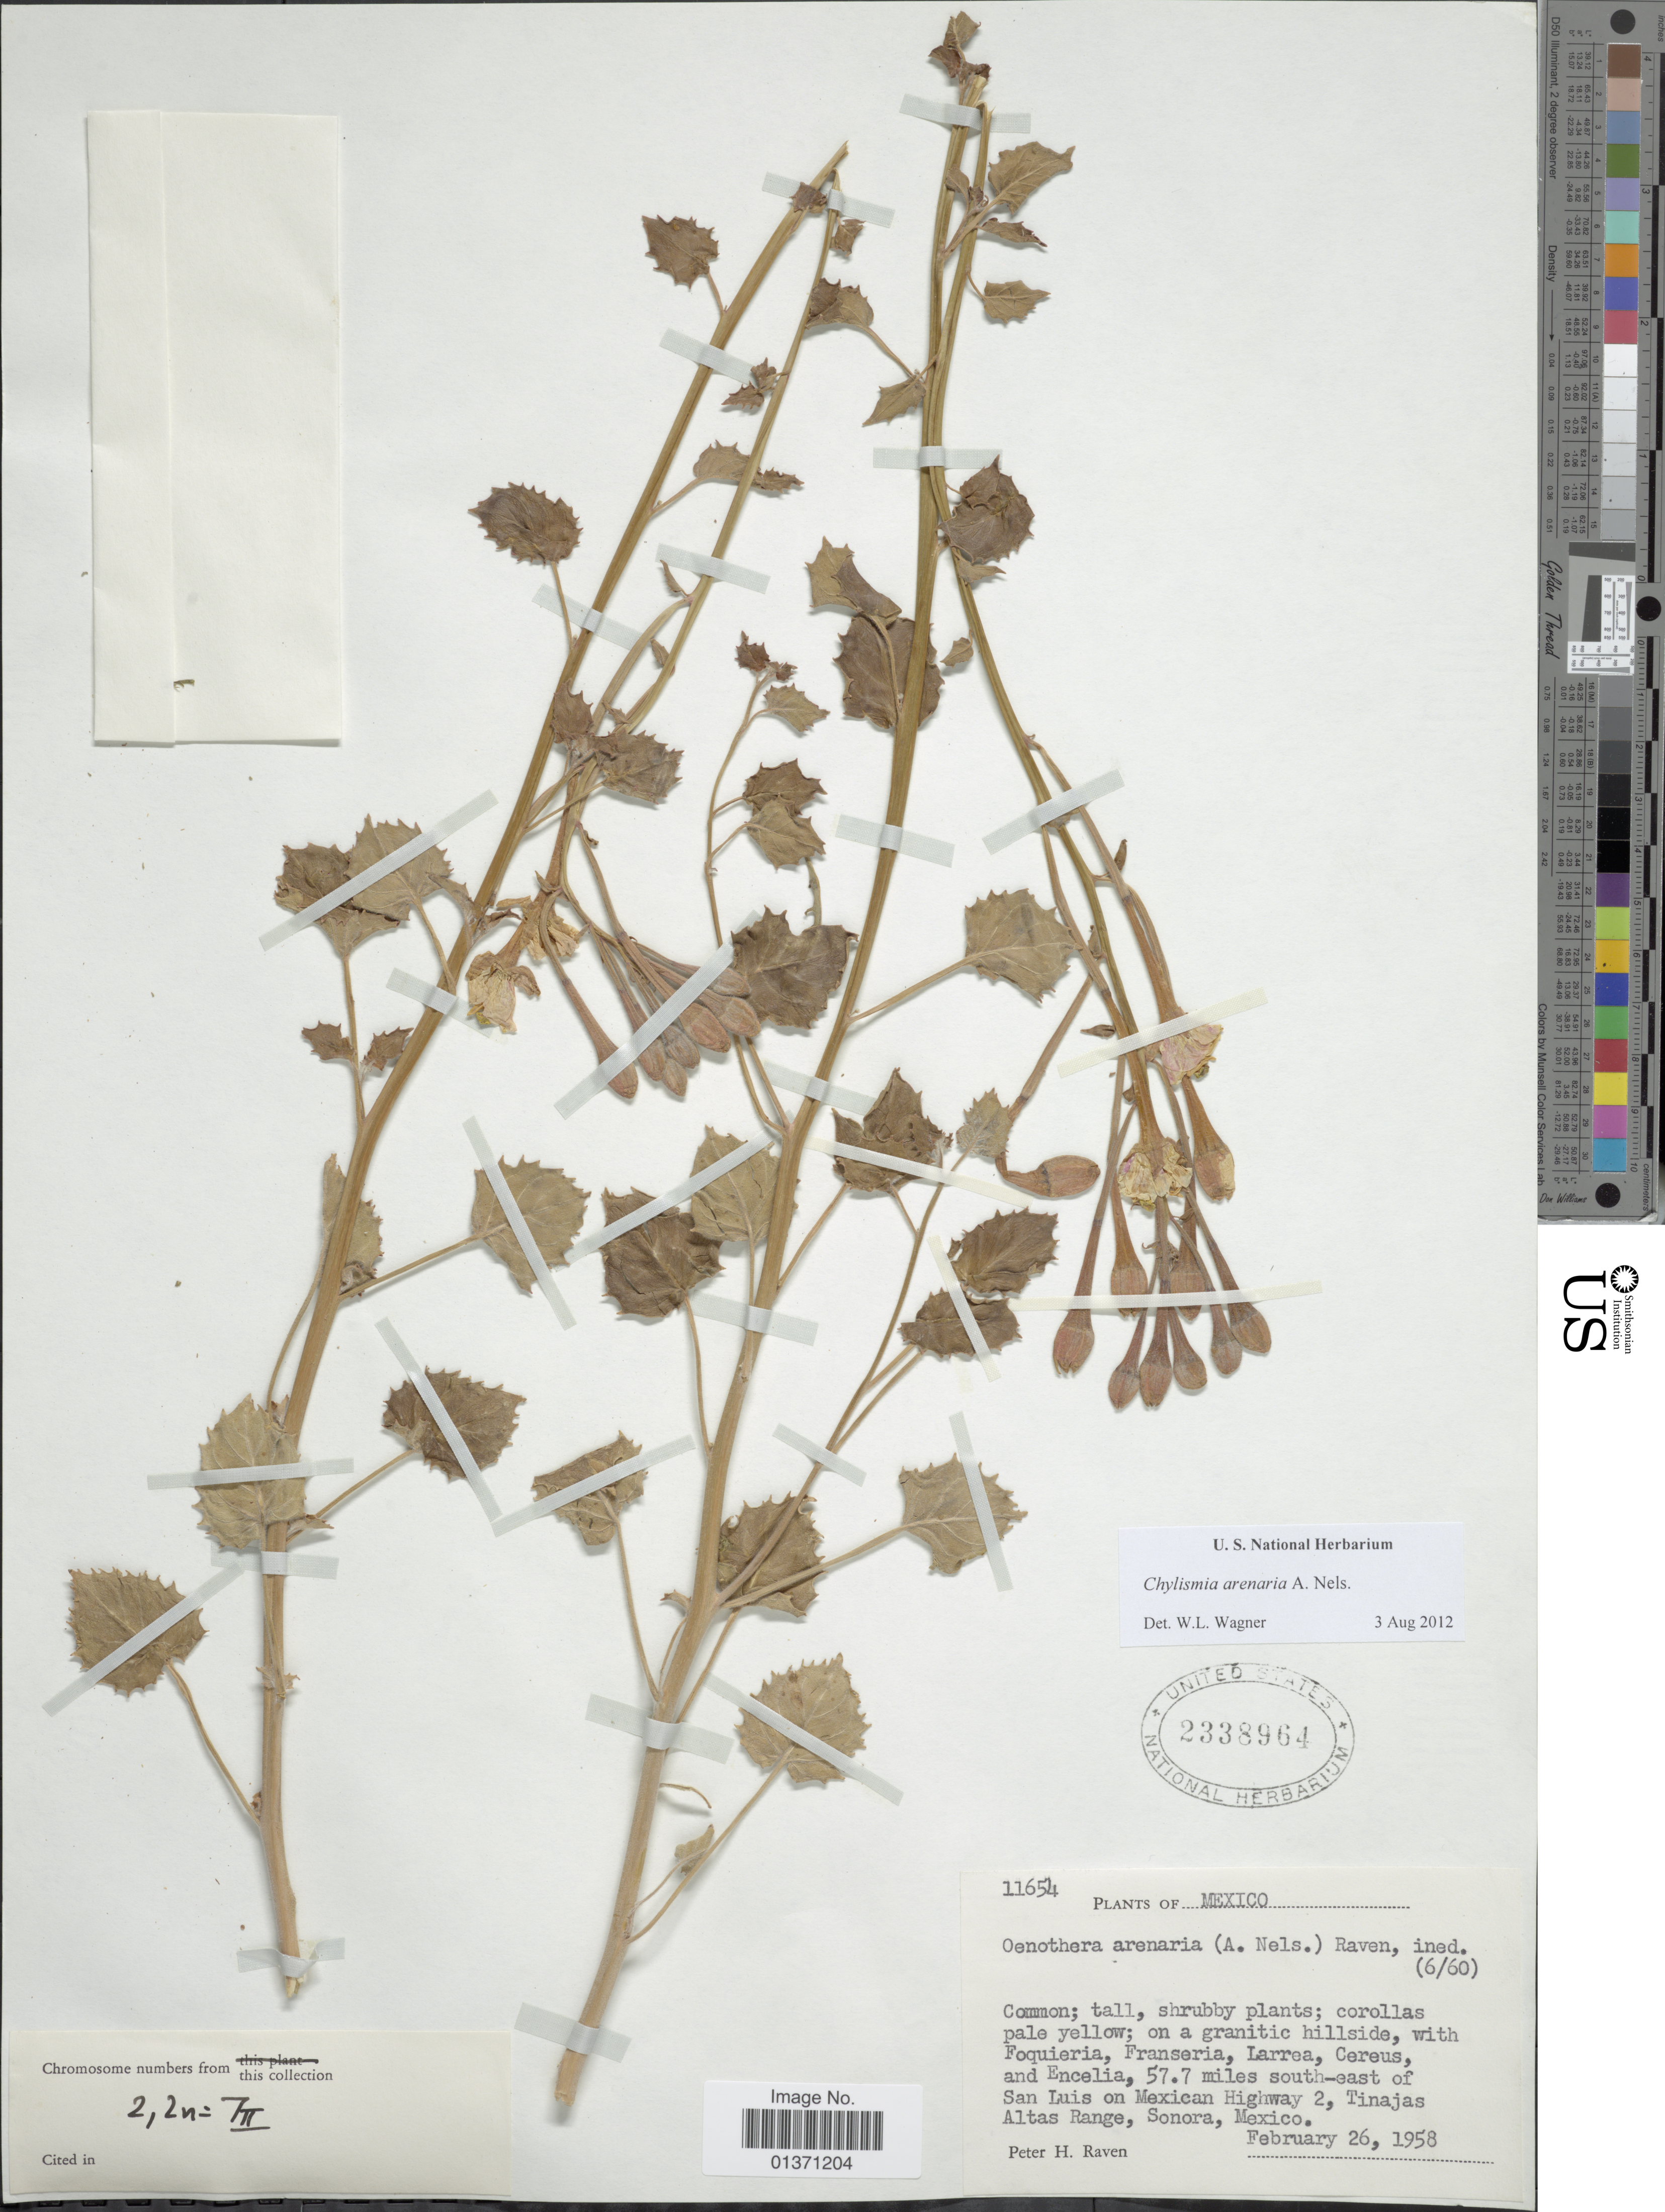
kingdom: Plantae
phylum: Tracheophyta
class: Magnoliopsida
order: Myrtales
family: Onagraceae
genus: Chylismia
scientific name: Chylismia arenaria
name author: A. Nelson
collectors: P. H. Raven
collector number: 11654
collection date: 1958-02-26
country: Mexico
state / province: Sonora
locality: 57.7 miles south-east of San Luis on Mexican Highway 2, Tinajas Altas Range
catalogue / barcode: US 2338964